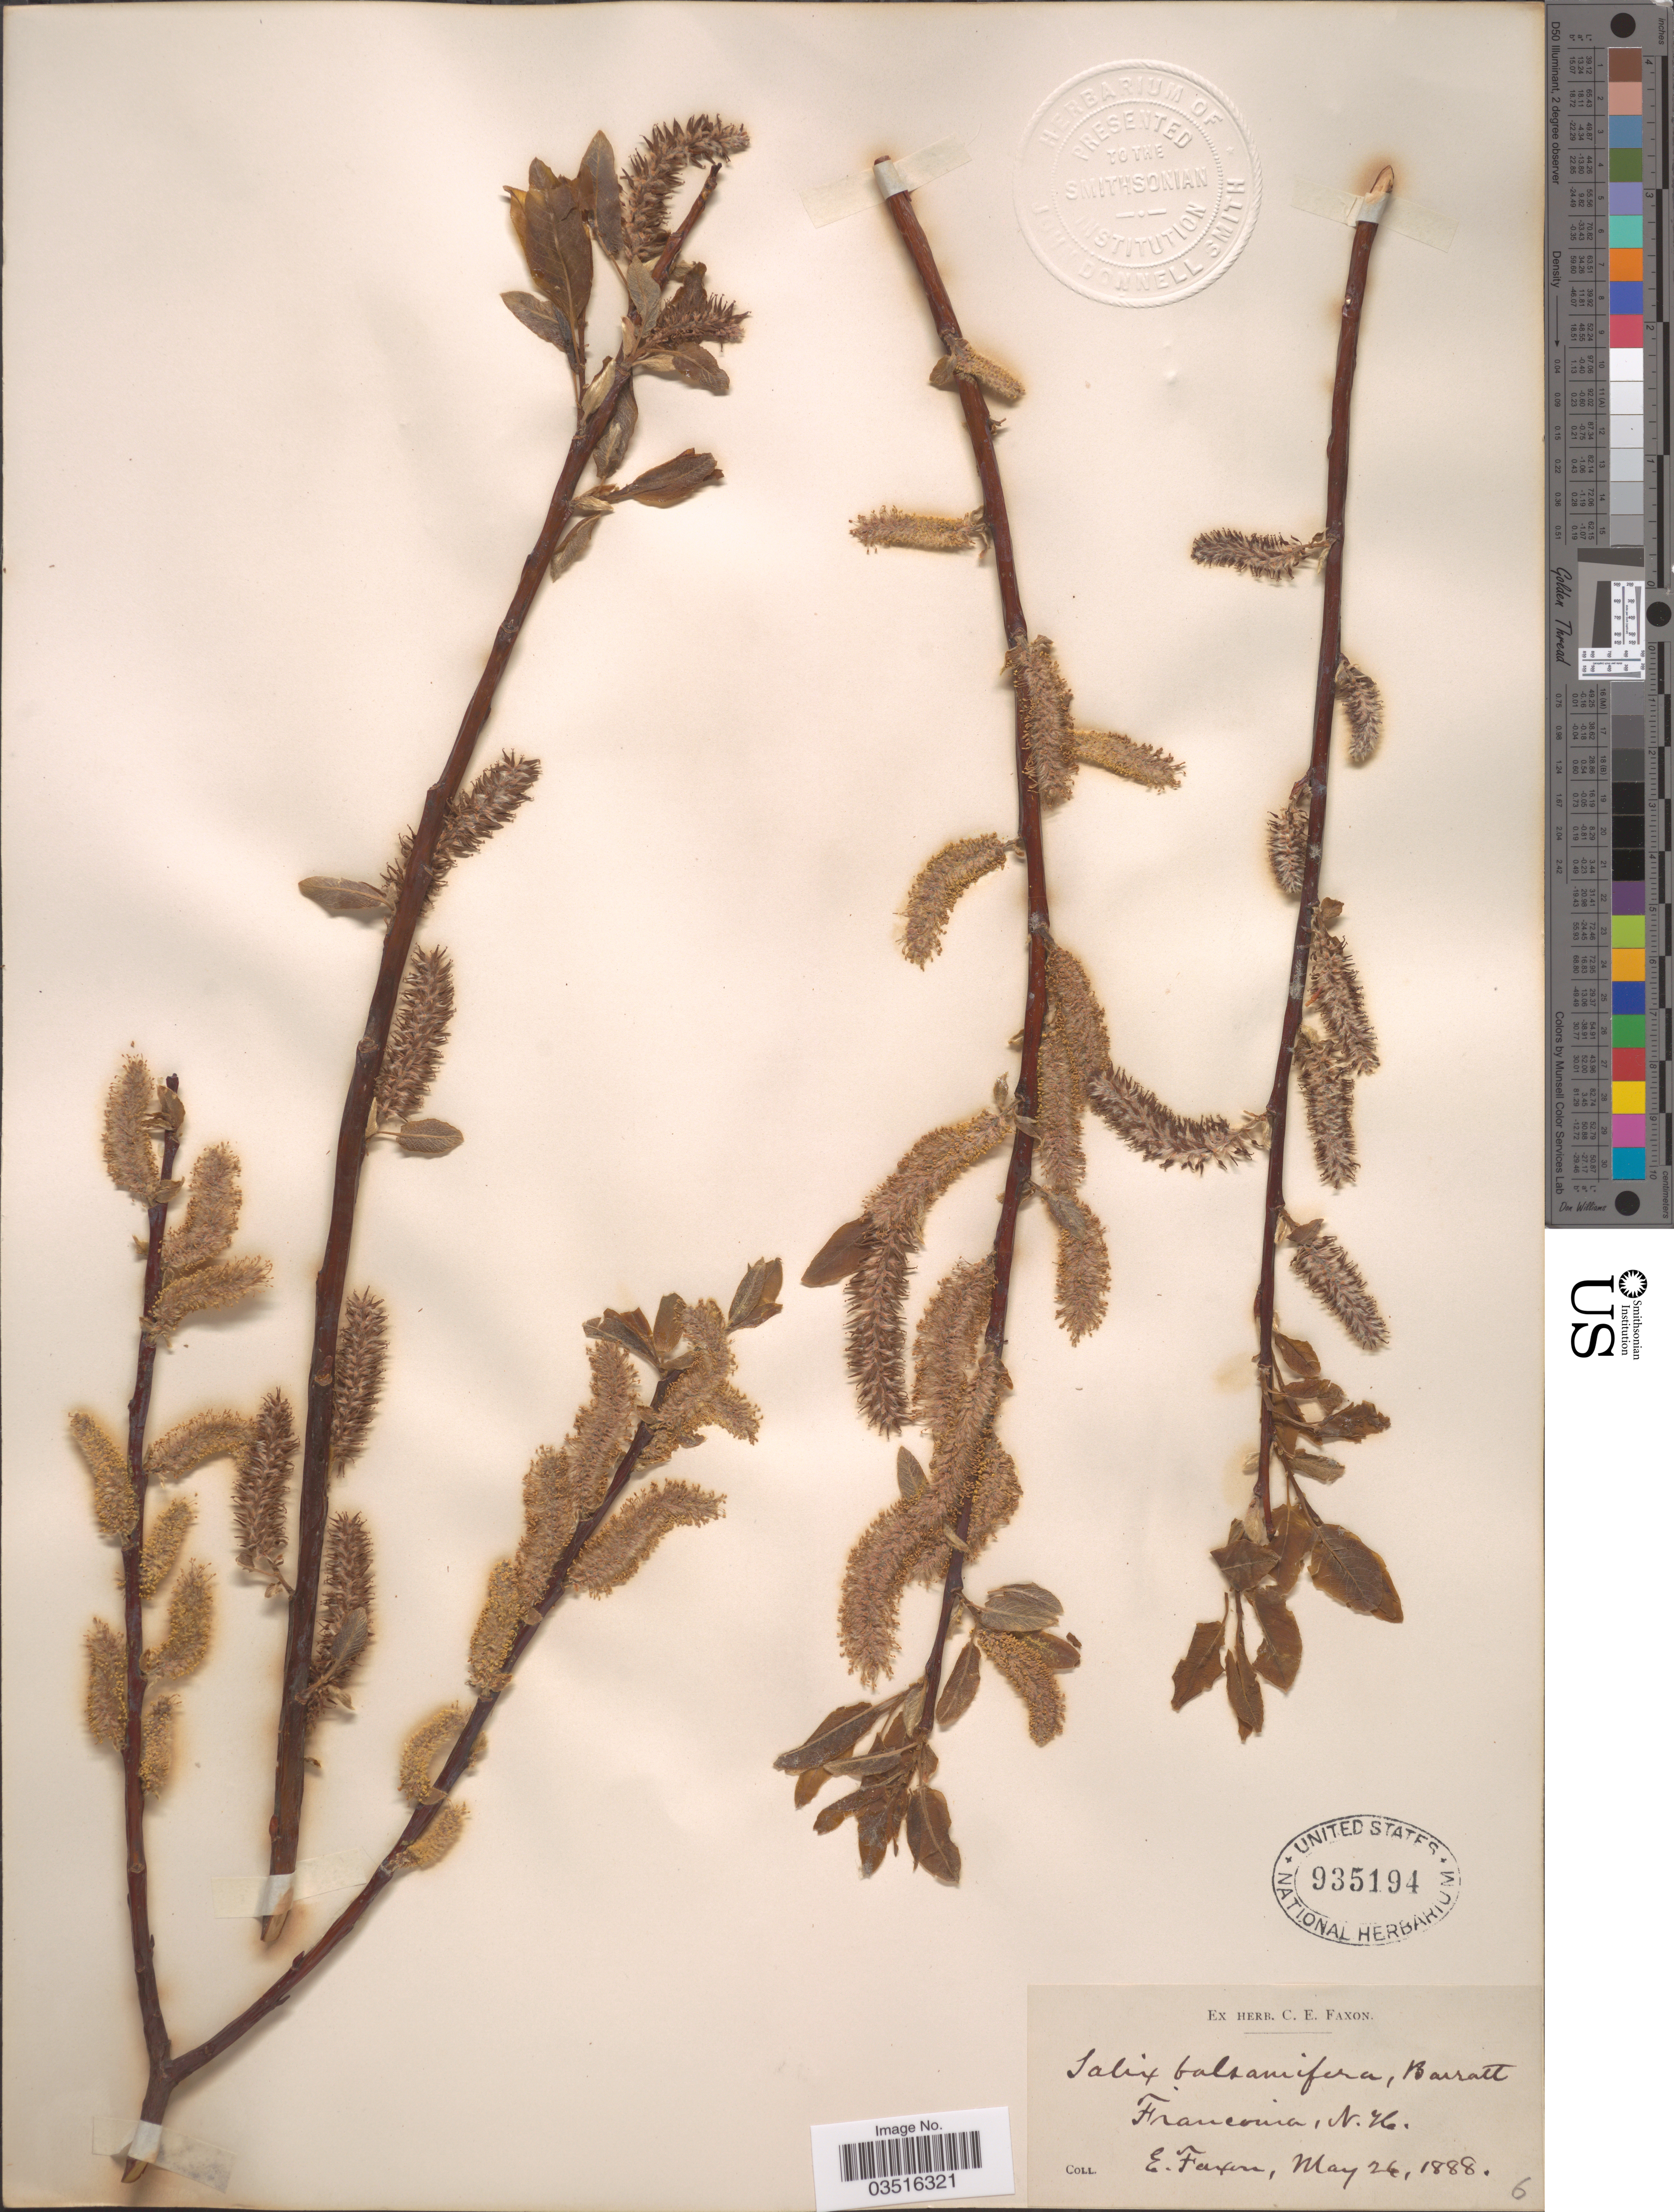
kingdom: Plantae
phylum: Tracheophyta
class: Magnoliopsida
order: Malpighiales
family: Salicaceae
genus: Salix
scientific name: Salix pyrifolia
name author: Ledeb.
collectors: E. Faxon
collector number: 6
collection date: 1888-05-26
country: United States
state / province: New Hampshire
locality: Franconia.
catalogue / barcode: US 935194